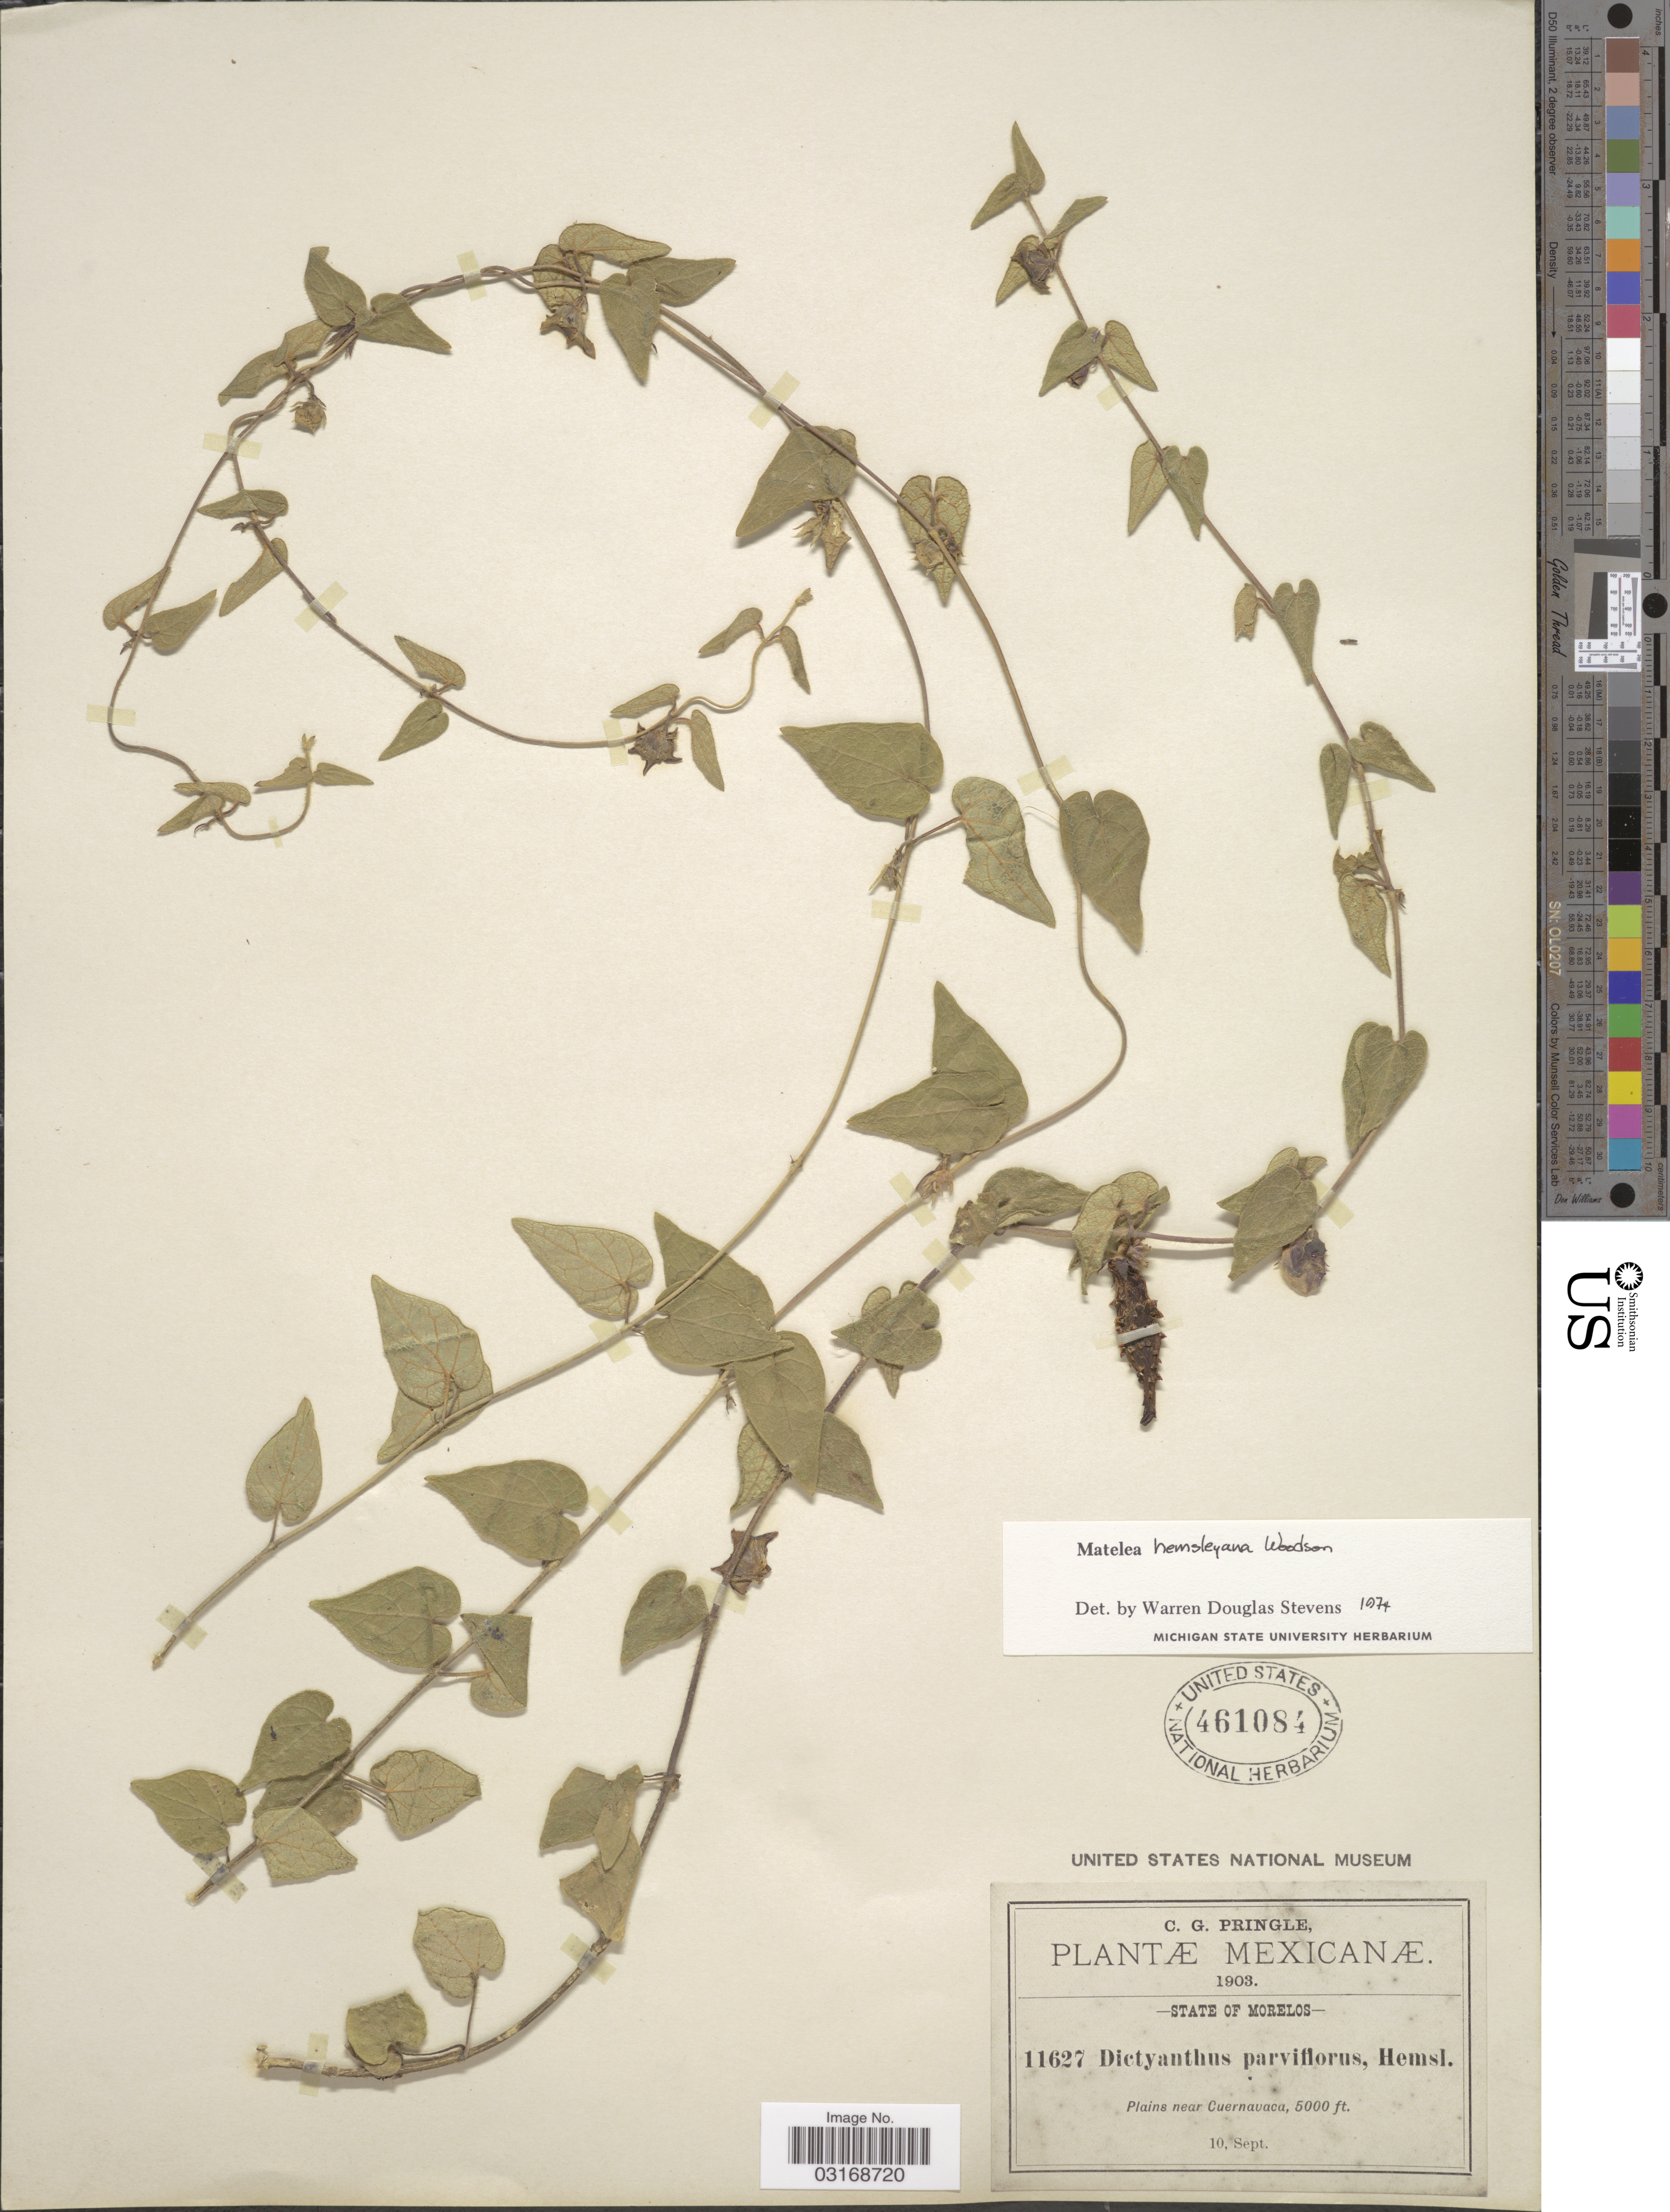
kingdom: Plantae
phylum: Tracheophyta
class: Magnoliopsida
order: Gentianales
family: Apocynaceae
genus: Matelea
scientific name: Matelea hemsleyana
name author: Woodson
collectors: C. G. Pringle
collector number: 11627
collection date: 1903-09-10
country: Mexico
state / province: Morelos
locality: State of Morelos. Near Cuernavaca.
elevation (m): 1524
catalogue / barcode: US 461084